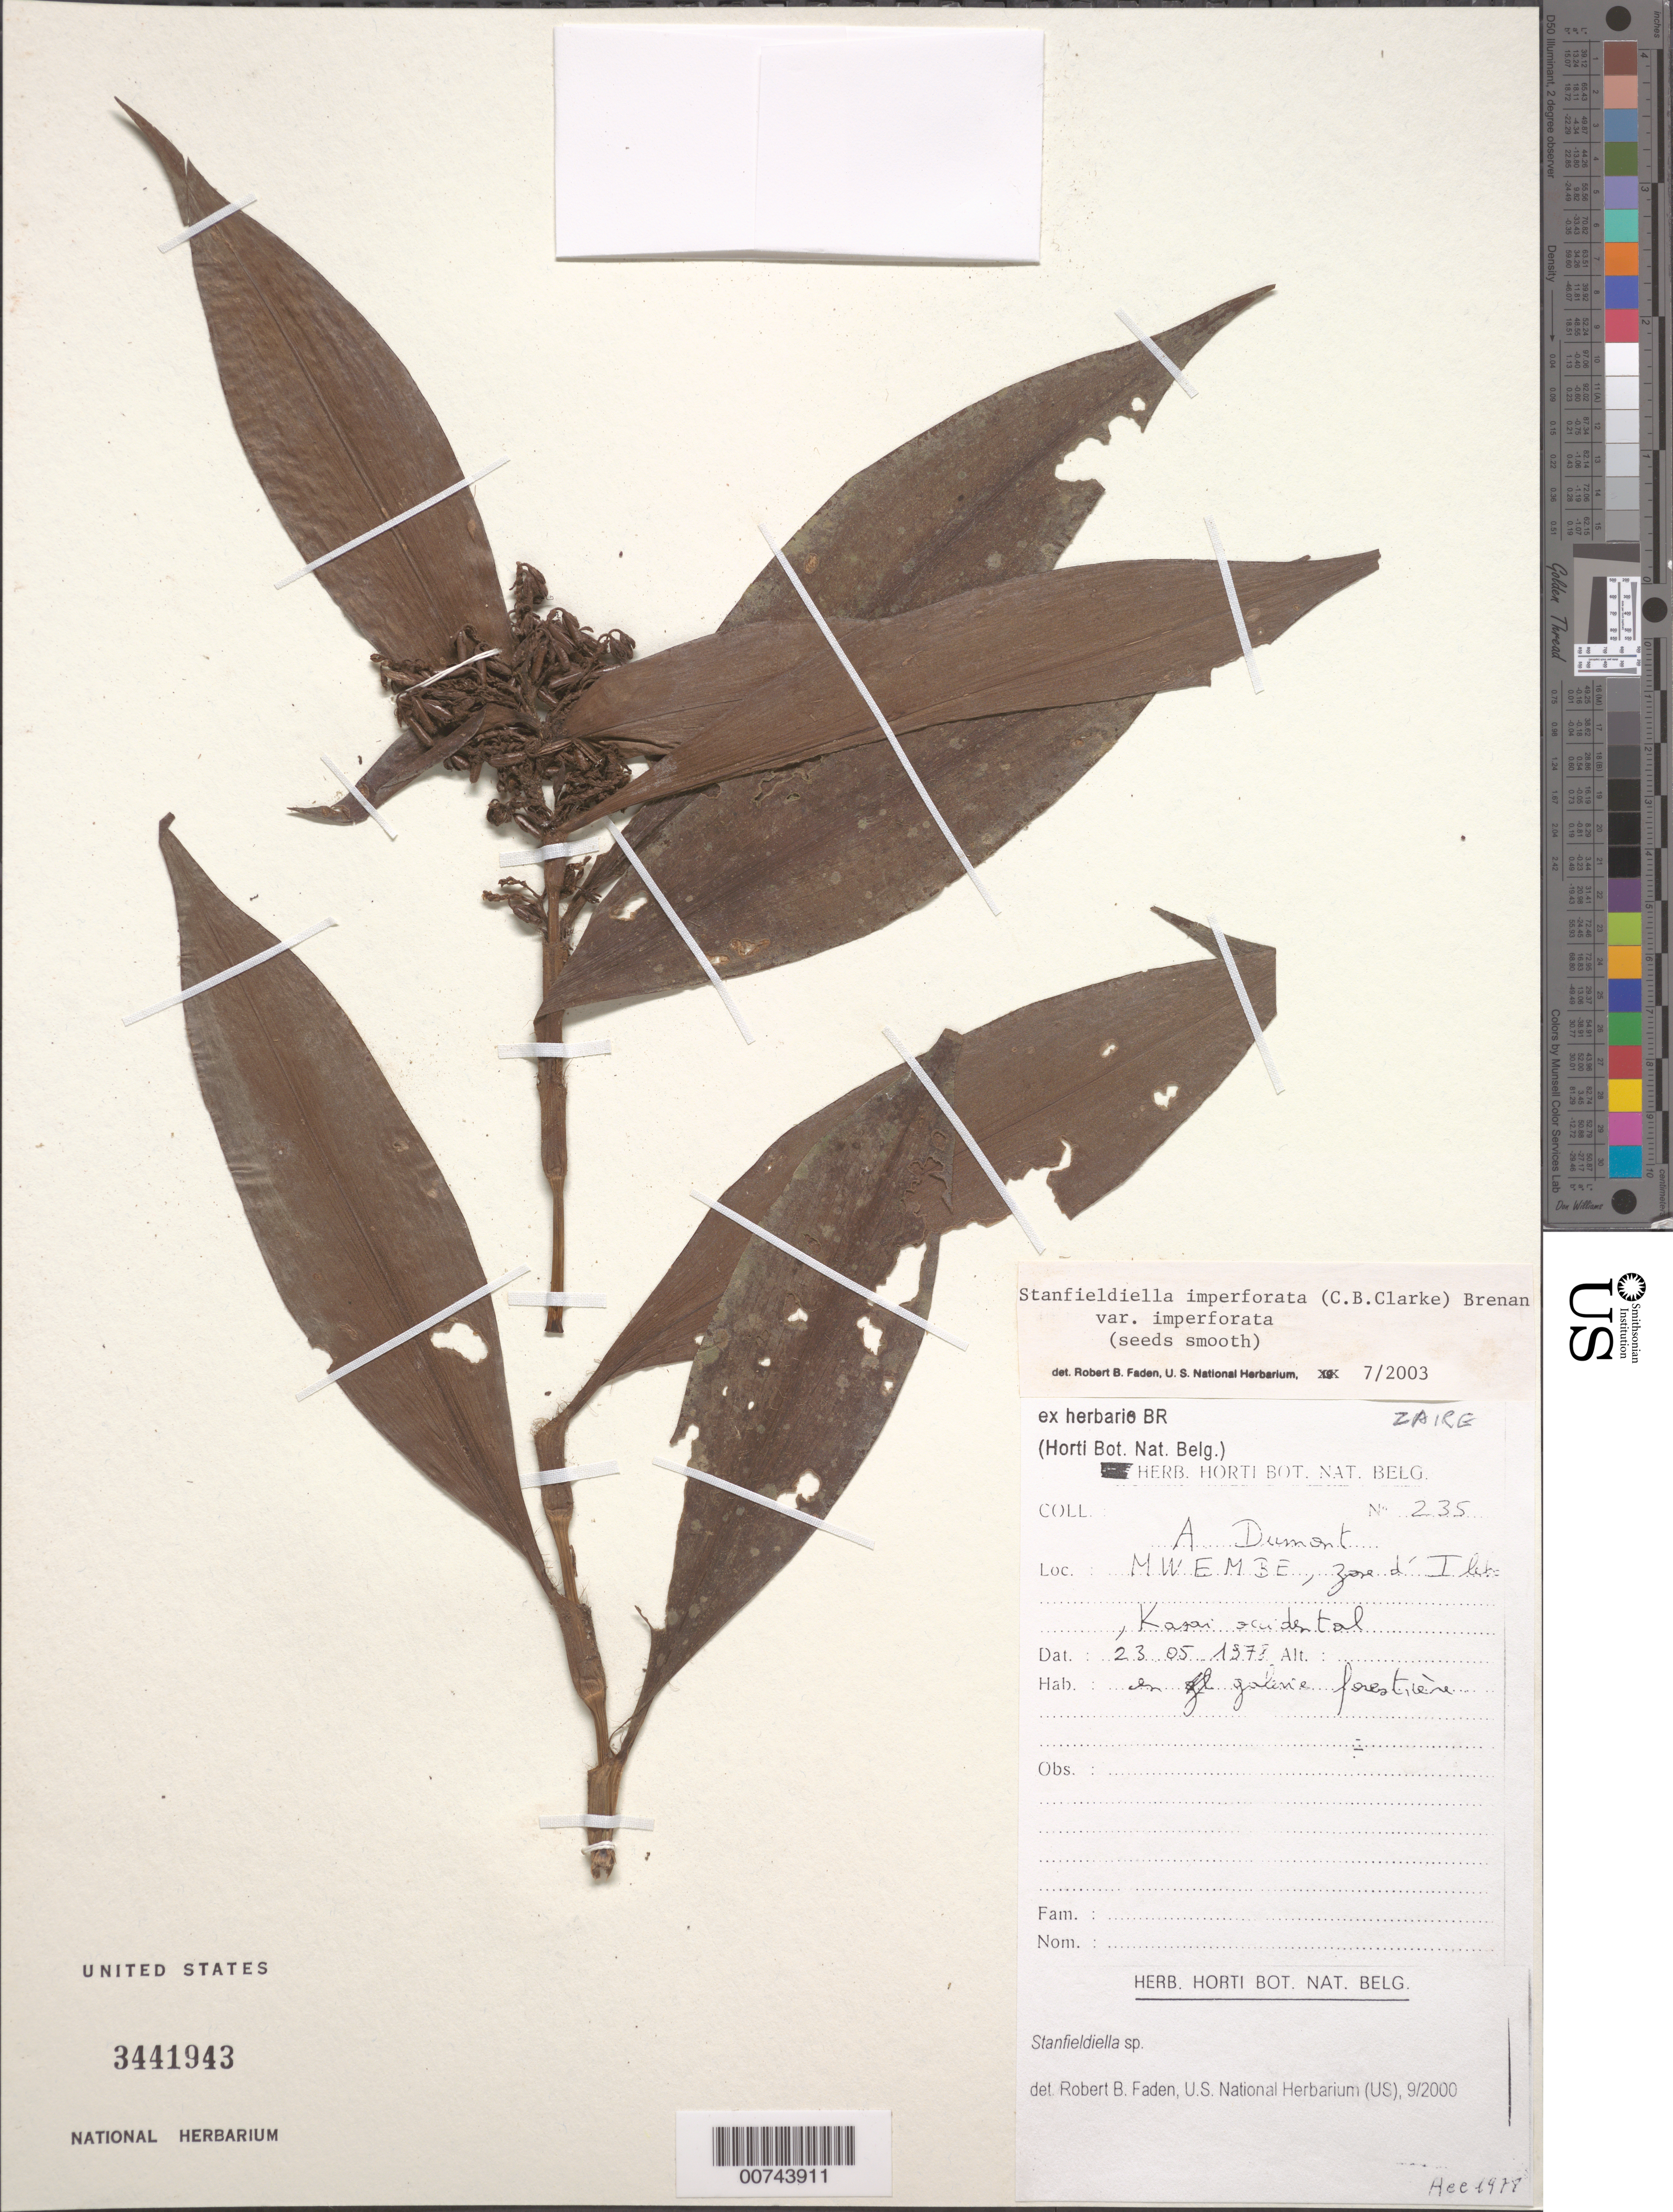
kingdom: Plantae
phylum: Tracheophyta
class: Liliopsida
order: Commelinales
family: Commelinaceae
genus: Stanfieldiella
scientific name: Stanfieldiella imperforata var. imperforata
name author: (C.B. Clarke) Brenan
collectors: P. Dumont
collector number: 235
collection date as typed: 23 May 1978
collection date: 1978-05-23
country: Congo, Democratic Republic of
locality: Mwembe, Zona d'Ileho.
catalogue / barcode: US 3441943